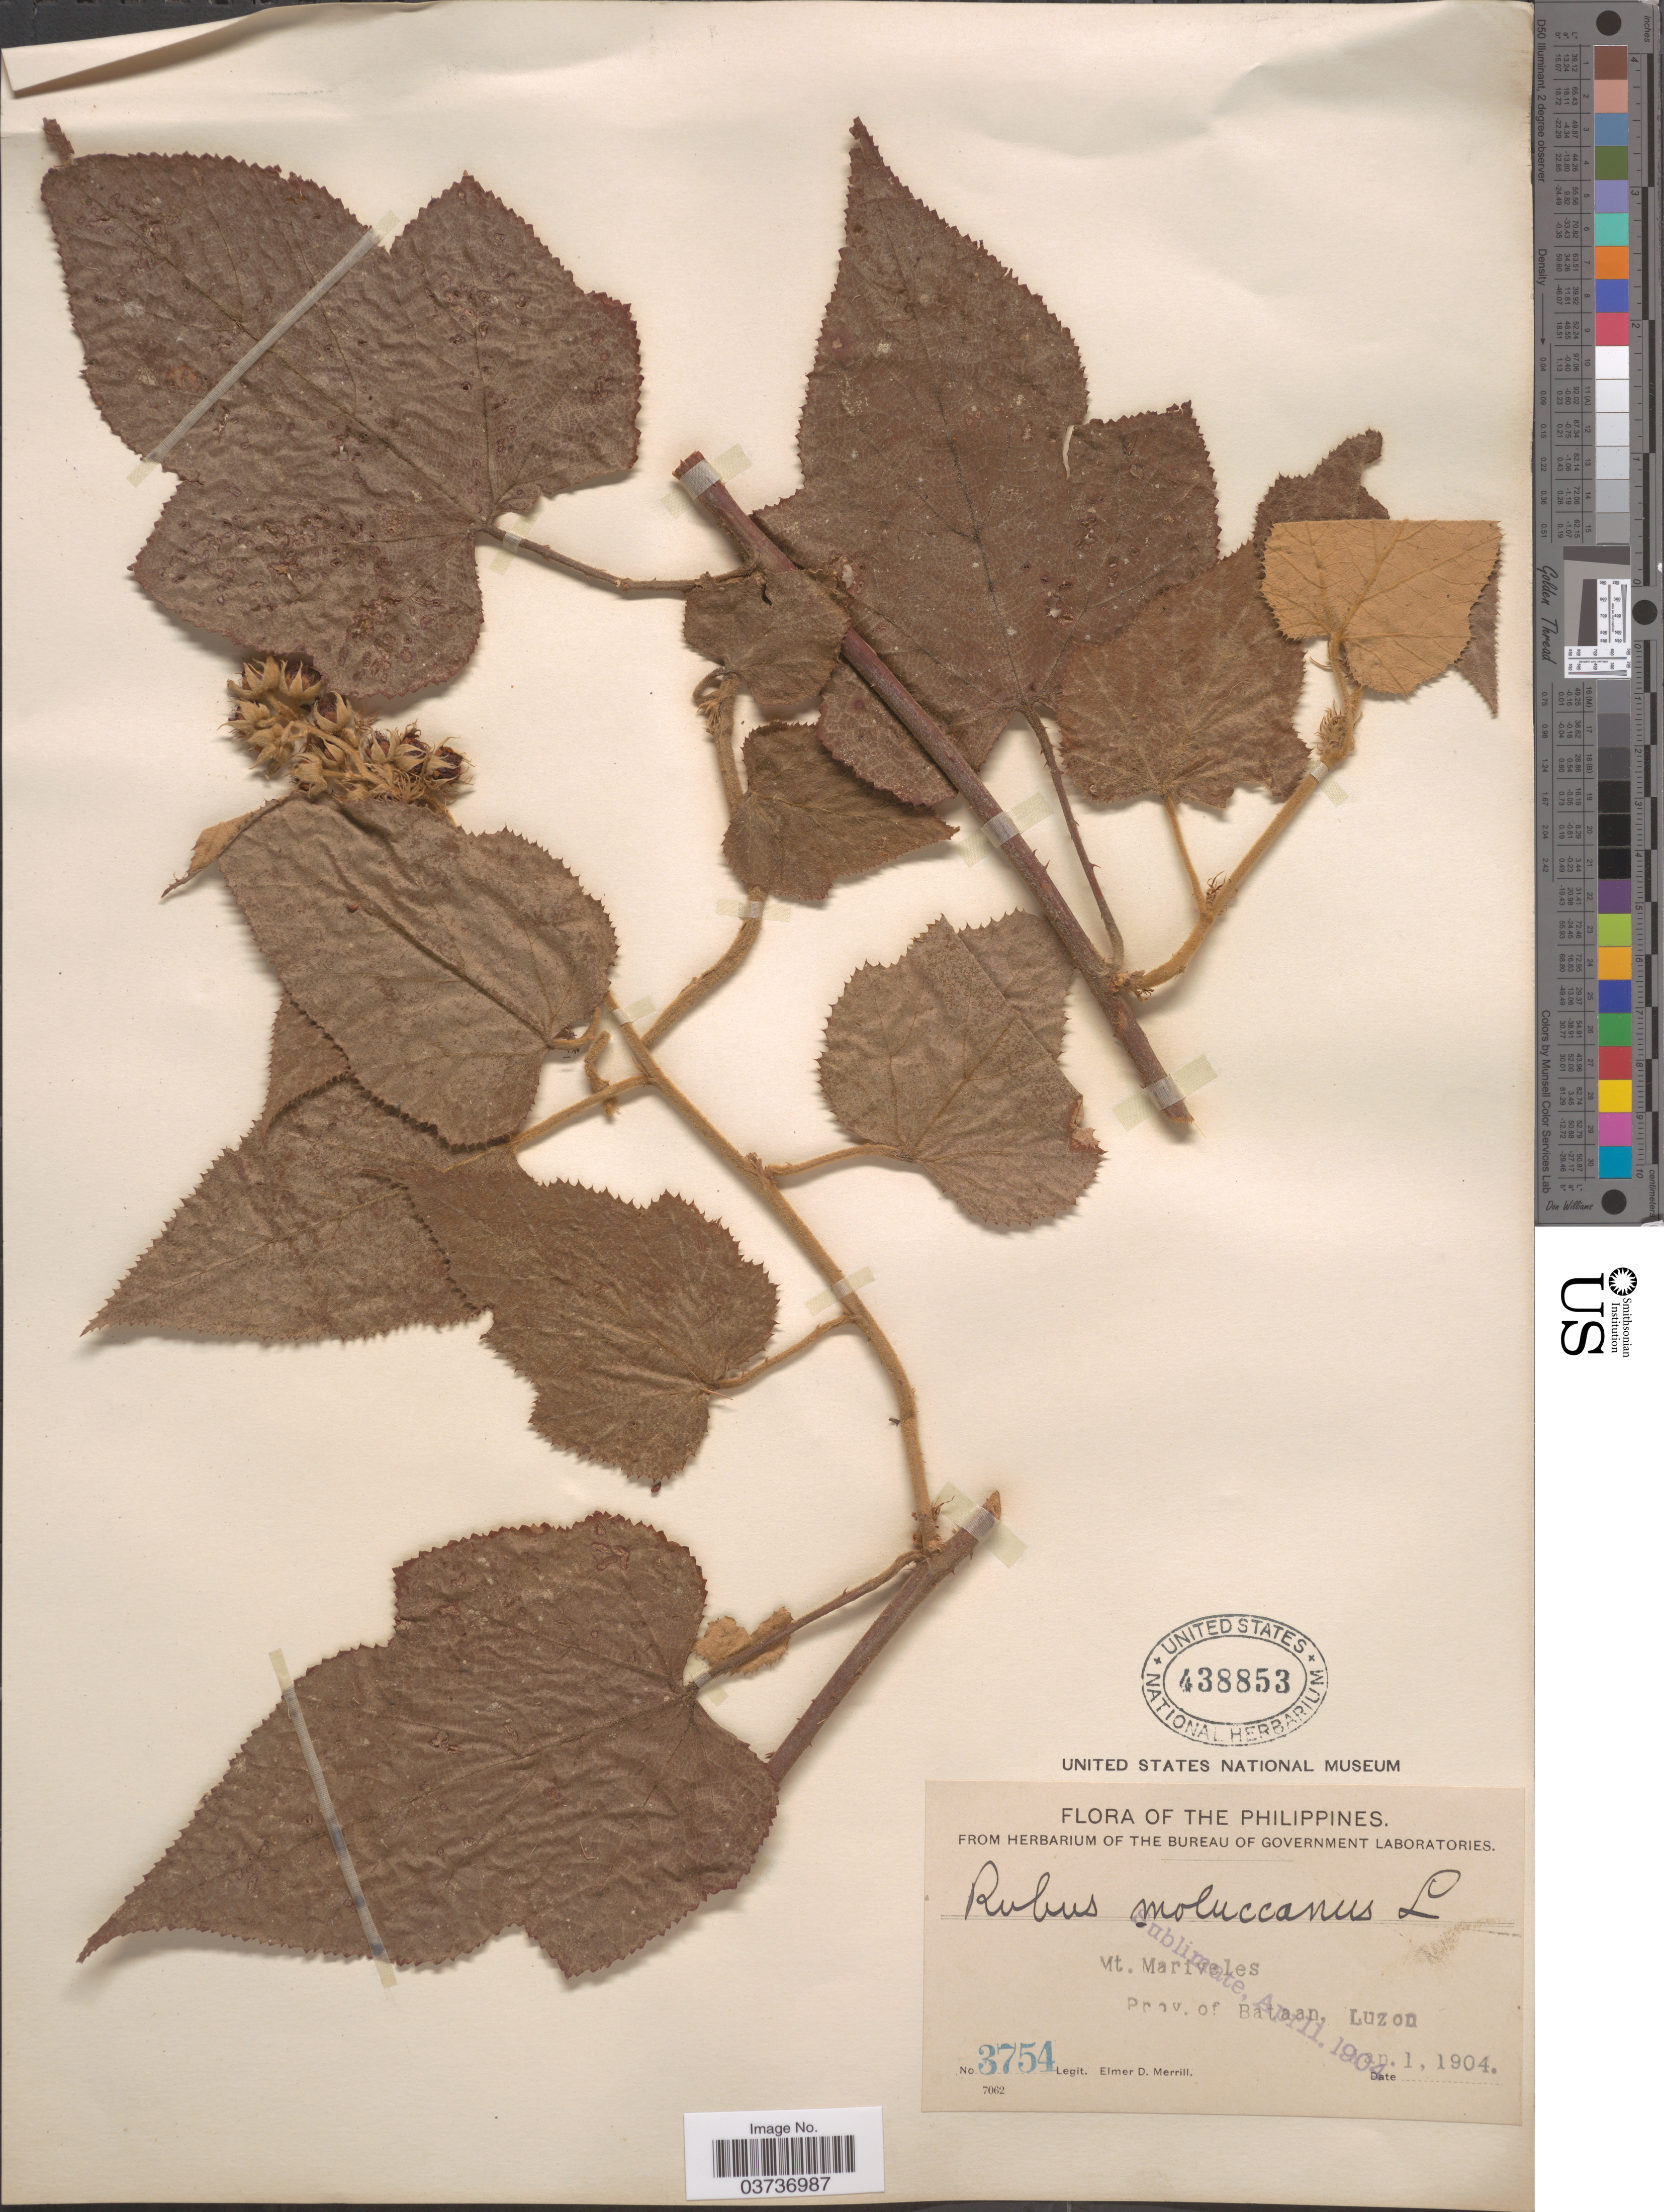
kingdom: Plantae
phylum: Tracheophyta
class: Magnoliopsida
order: Rosales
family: Rosaceae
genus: Rubus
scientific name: Rubus moluccanus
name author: L.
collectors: E. D. Merrill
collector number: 3754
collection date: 1904-01-01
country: Philippines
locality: Mt. Mariveles. Prov. of Bataan, Luzon.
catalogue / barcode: US 438853